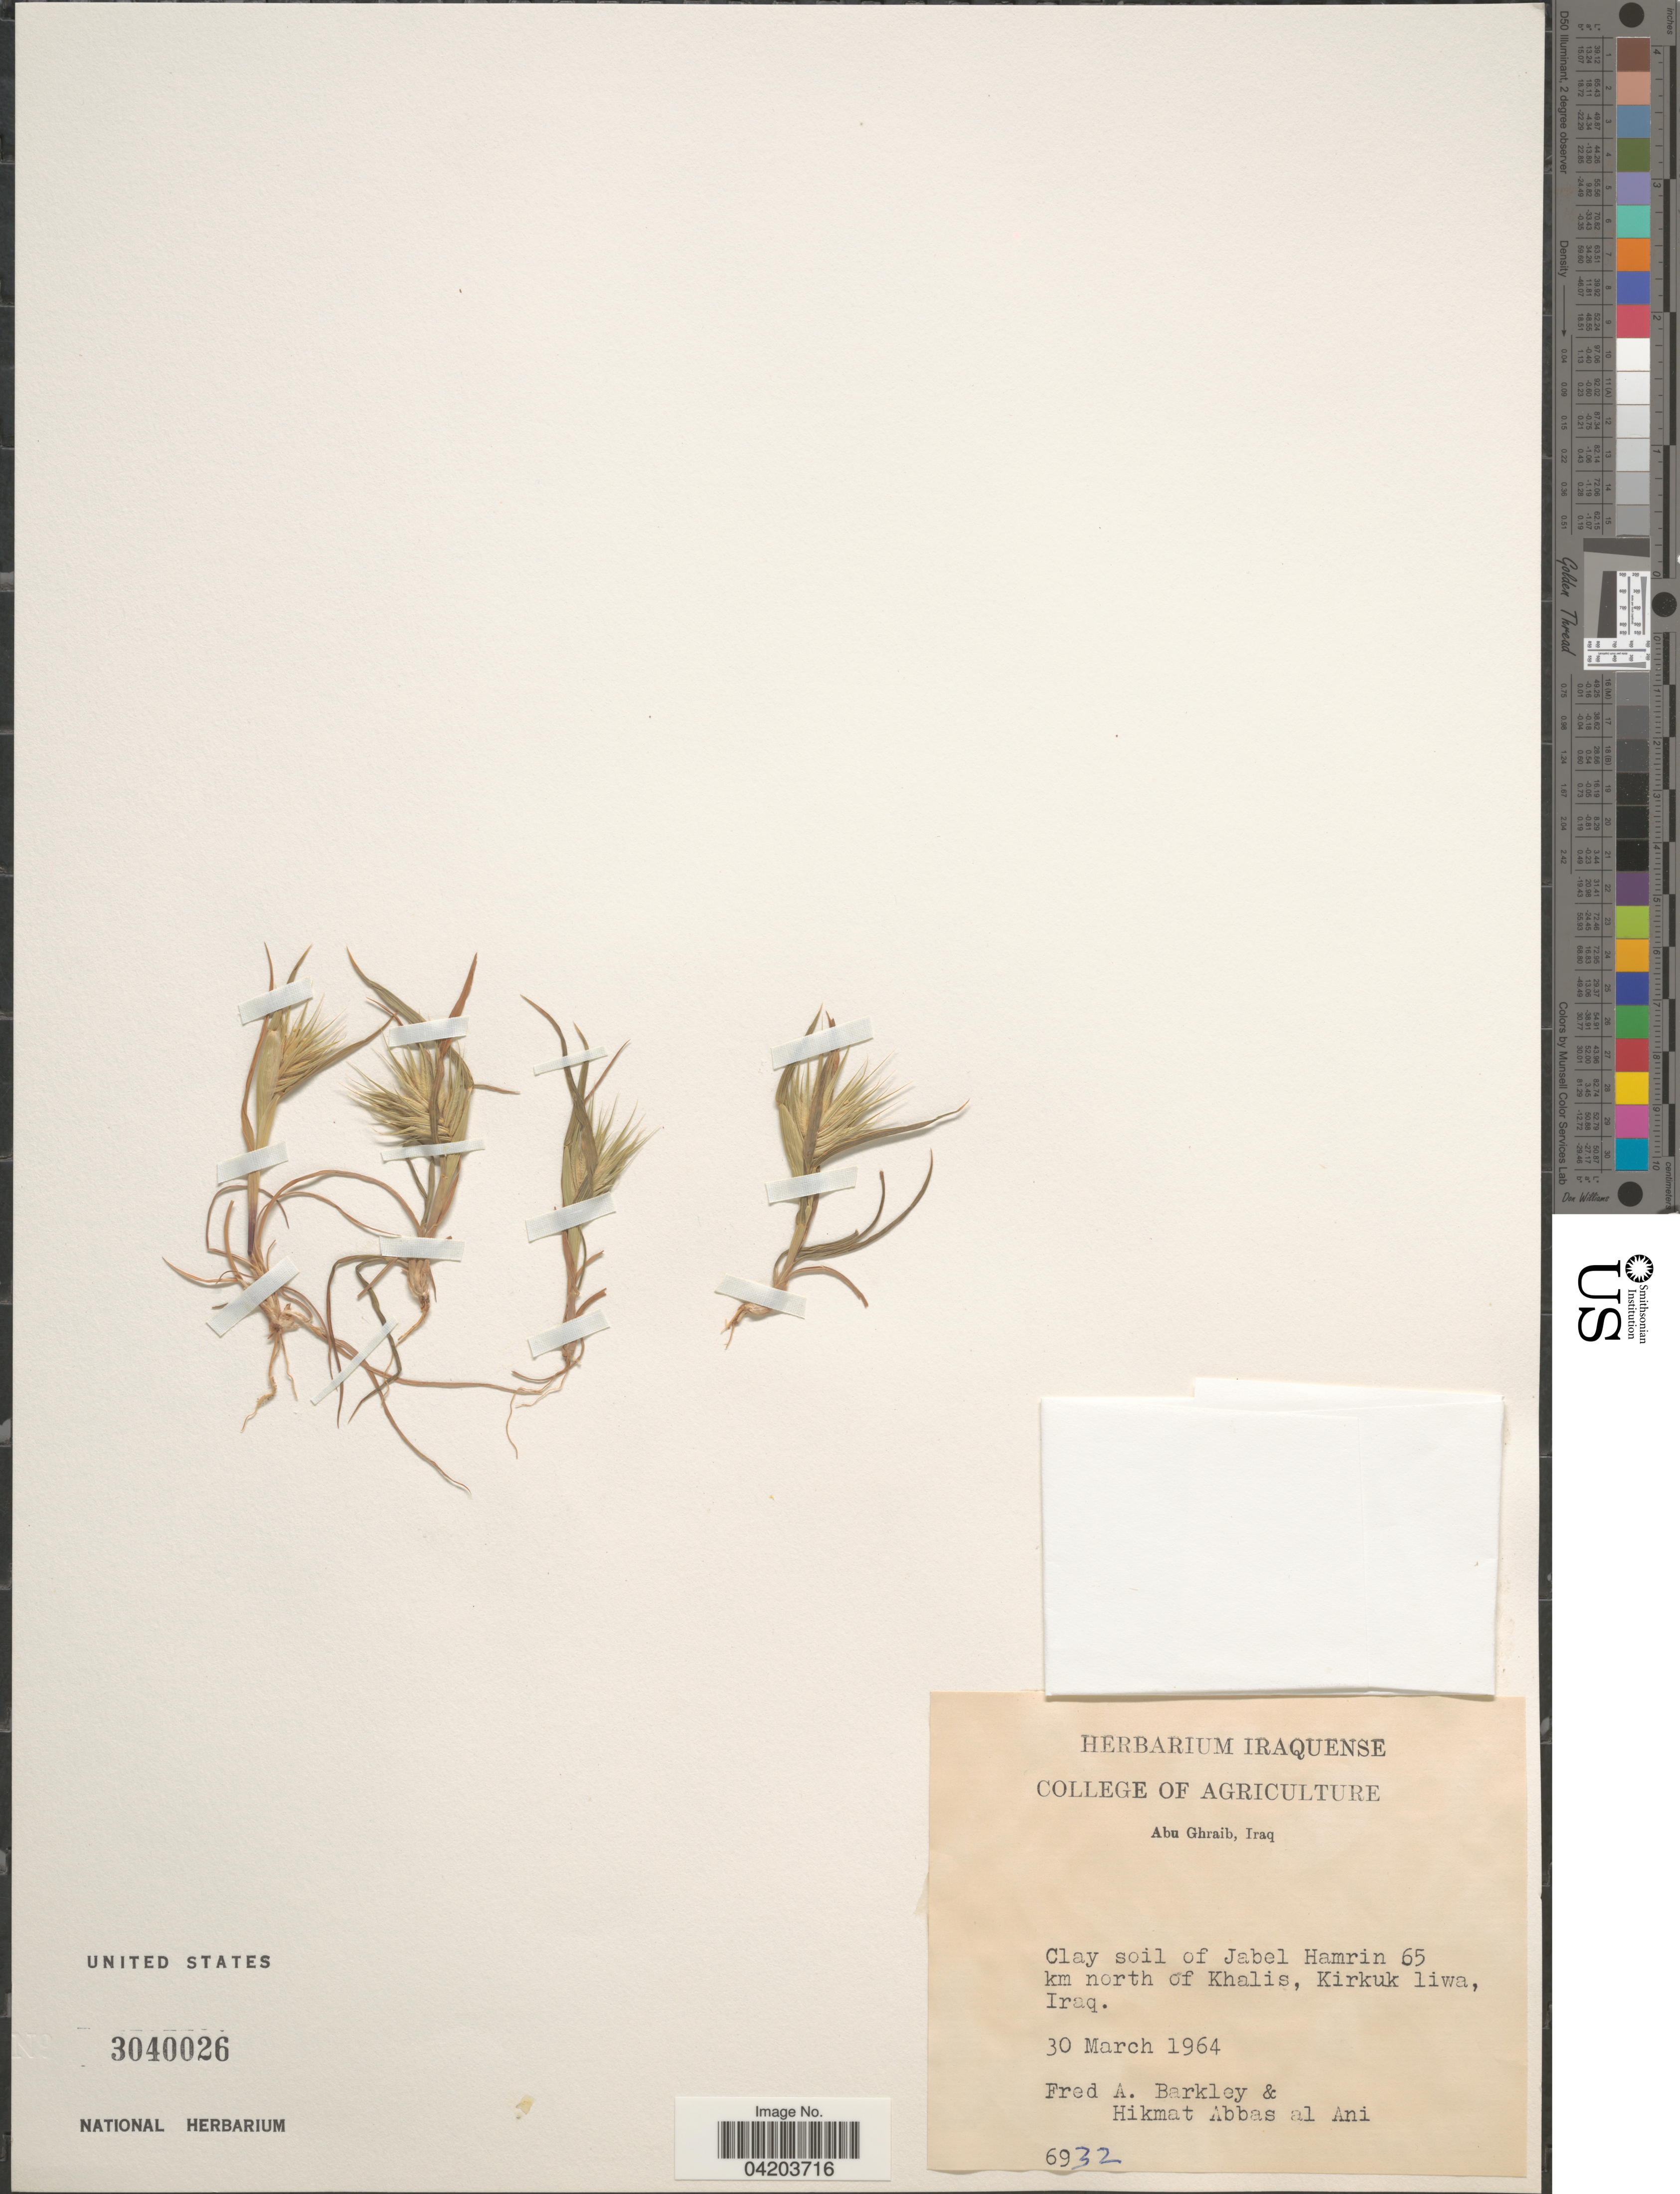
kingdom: Plantae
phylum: Tracheophyta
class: Liliopsida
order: Poales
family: Poaceae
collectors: F. A. Barkley & H. Abbas al Ani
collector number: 6932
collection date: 1964-03-30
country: Iraq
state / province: Kirkūk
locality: Abu Ghraib. Clay soil of Jabel Hamrin 65 km north of Khalis, Kirkuk liwa.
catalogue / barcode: US 3040026